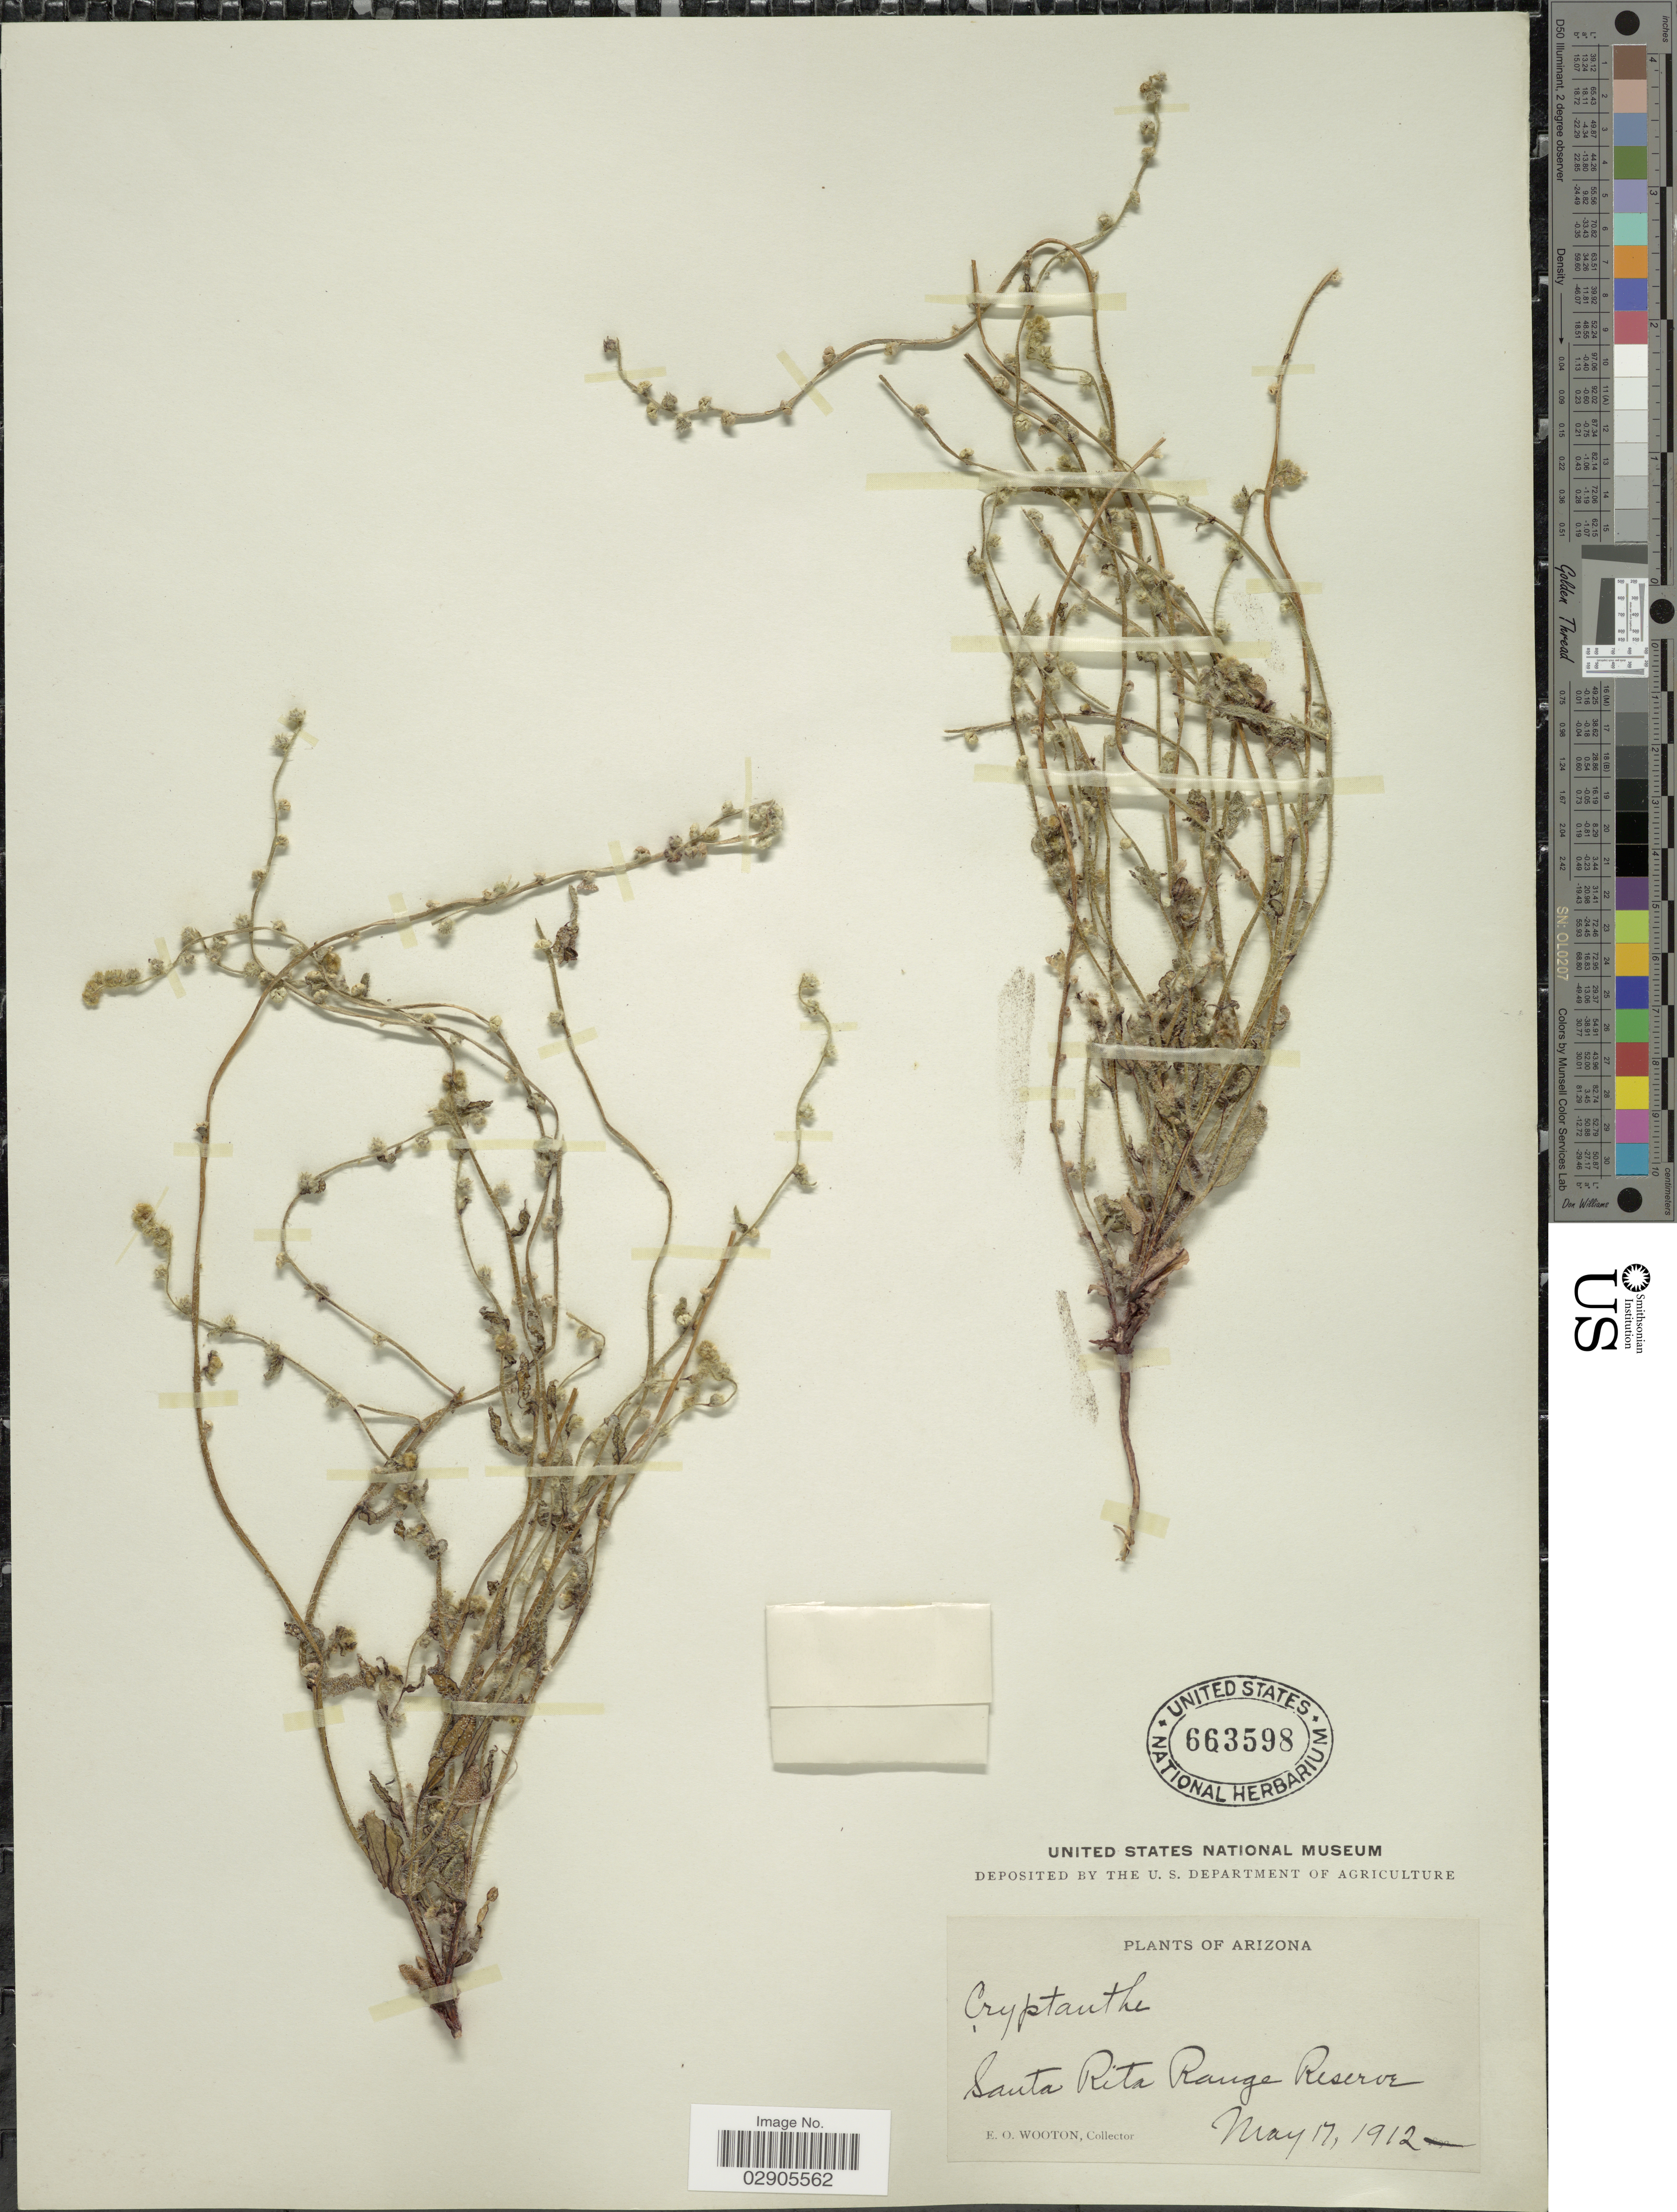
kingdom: Plantae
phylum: Tracheophyta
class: Magnoliopsida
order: Boraginales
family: Boraginaceae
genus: Plagiobothrys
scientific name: Plagiobothrys arizonicus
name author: (A. Gray) Greene ex A. Gray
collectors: E. O. Wooton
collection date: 1912-05-17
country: United States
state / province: Arizona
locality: Santa Rita Range Reserve.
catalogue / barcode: US 663598